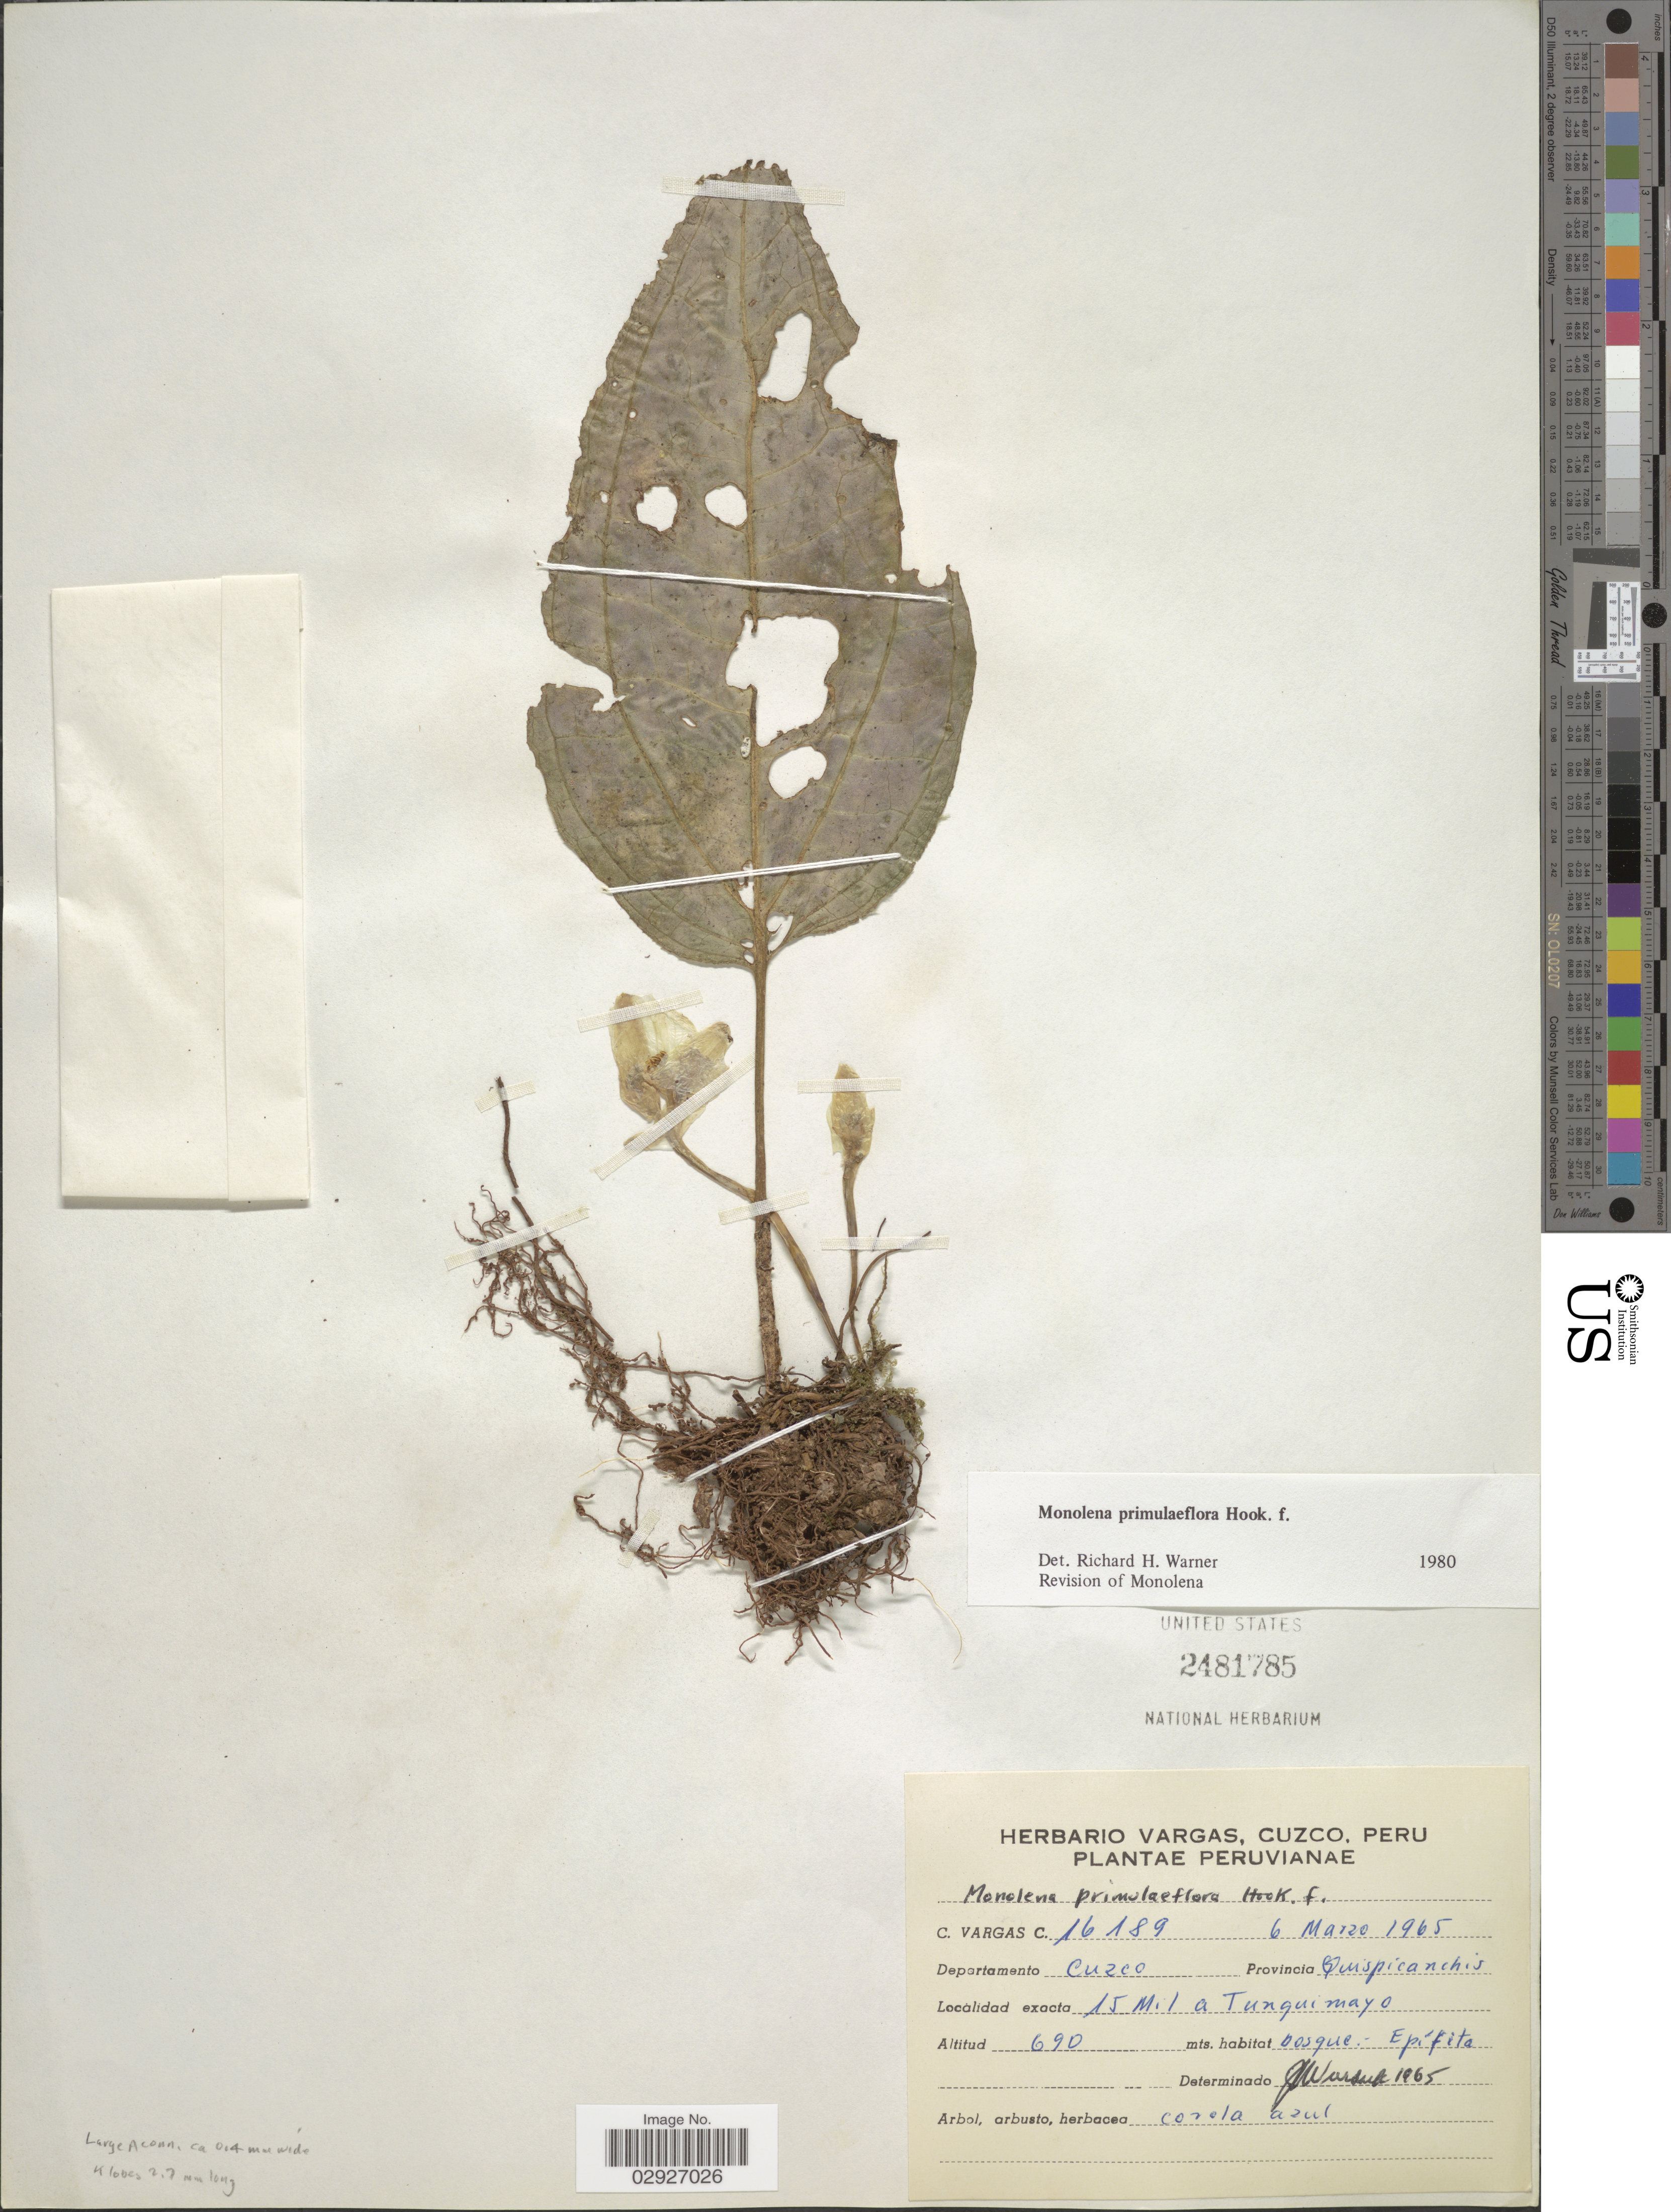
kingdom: Plantae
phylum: Tracheophyta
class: Magnoliopsida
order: Myrtales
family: Melastomataceae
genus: Monolena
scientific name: Monolena primuliflora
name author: Hook. f.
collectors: C. Vargas Calderón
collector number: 16189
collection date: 1965-03-06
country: Peru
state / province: Cusco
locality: Departamento Cuzco. Provincia Quispicanchis. 15 m. 1 a Tunguimayo.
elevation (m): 690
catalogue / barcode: US 2481785